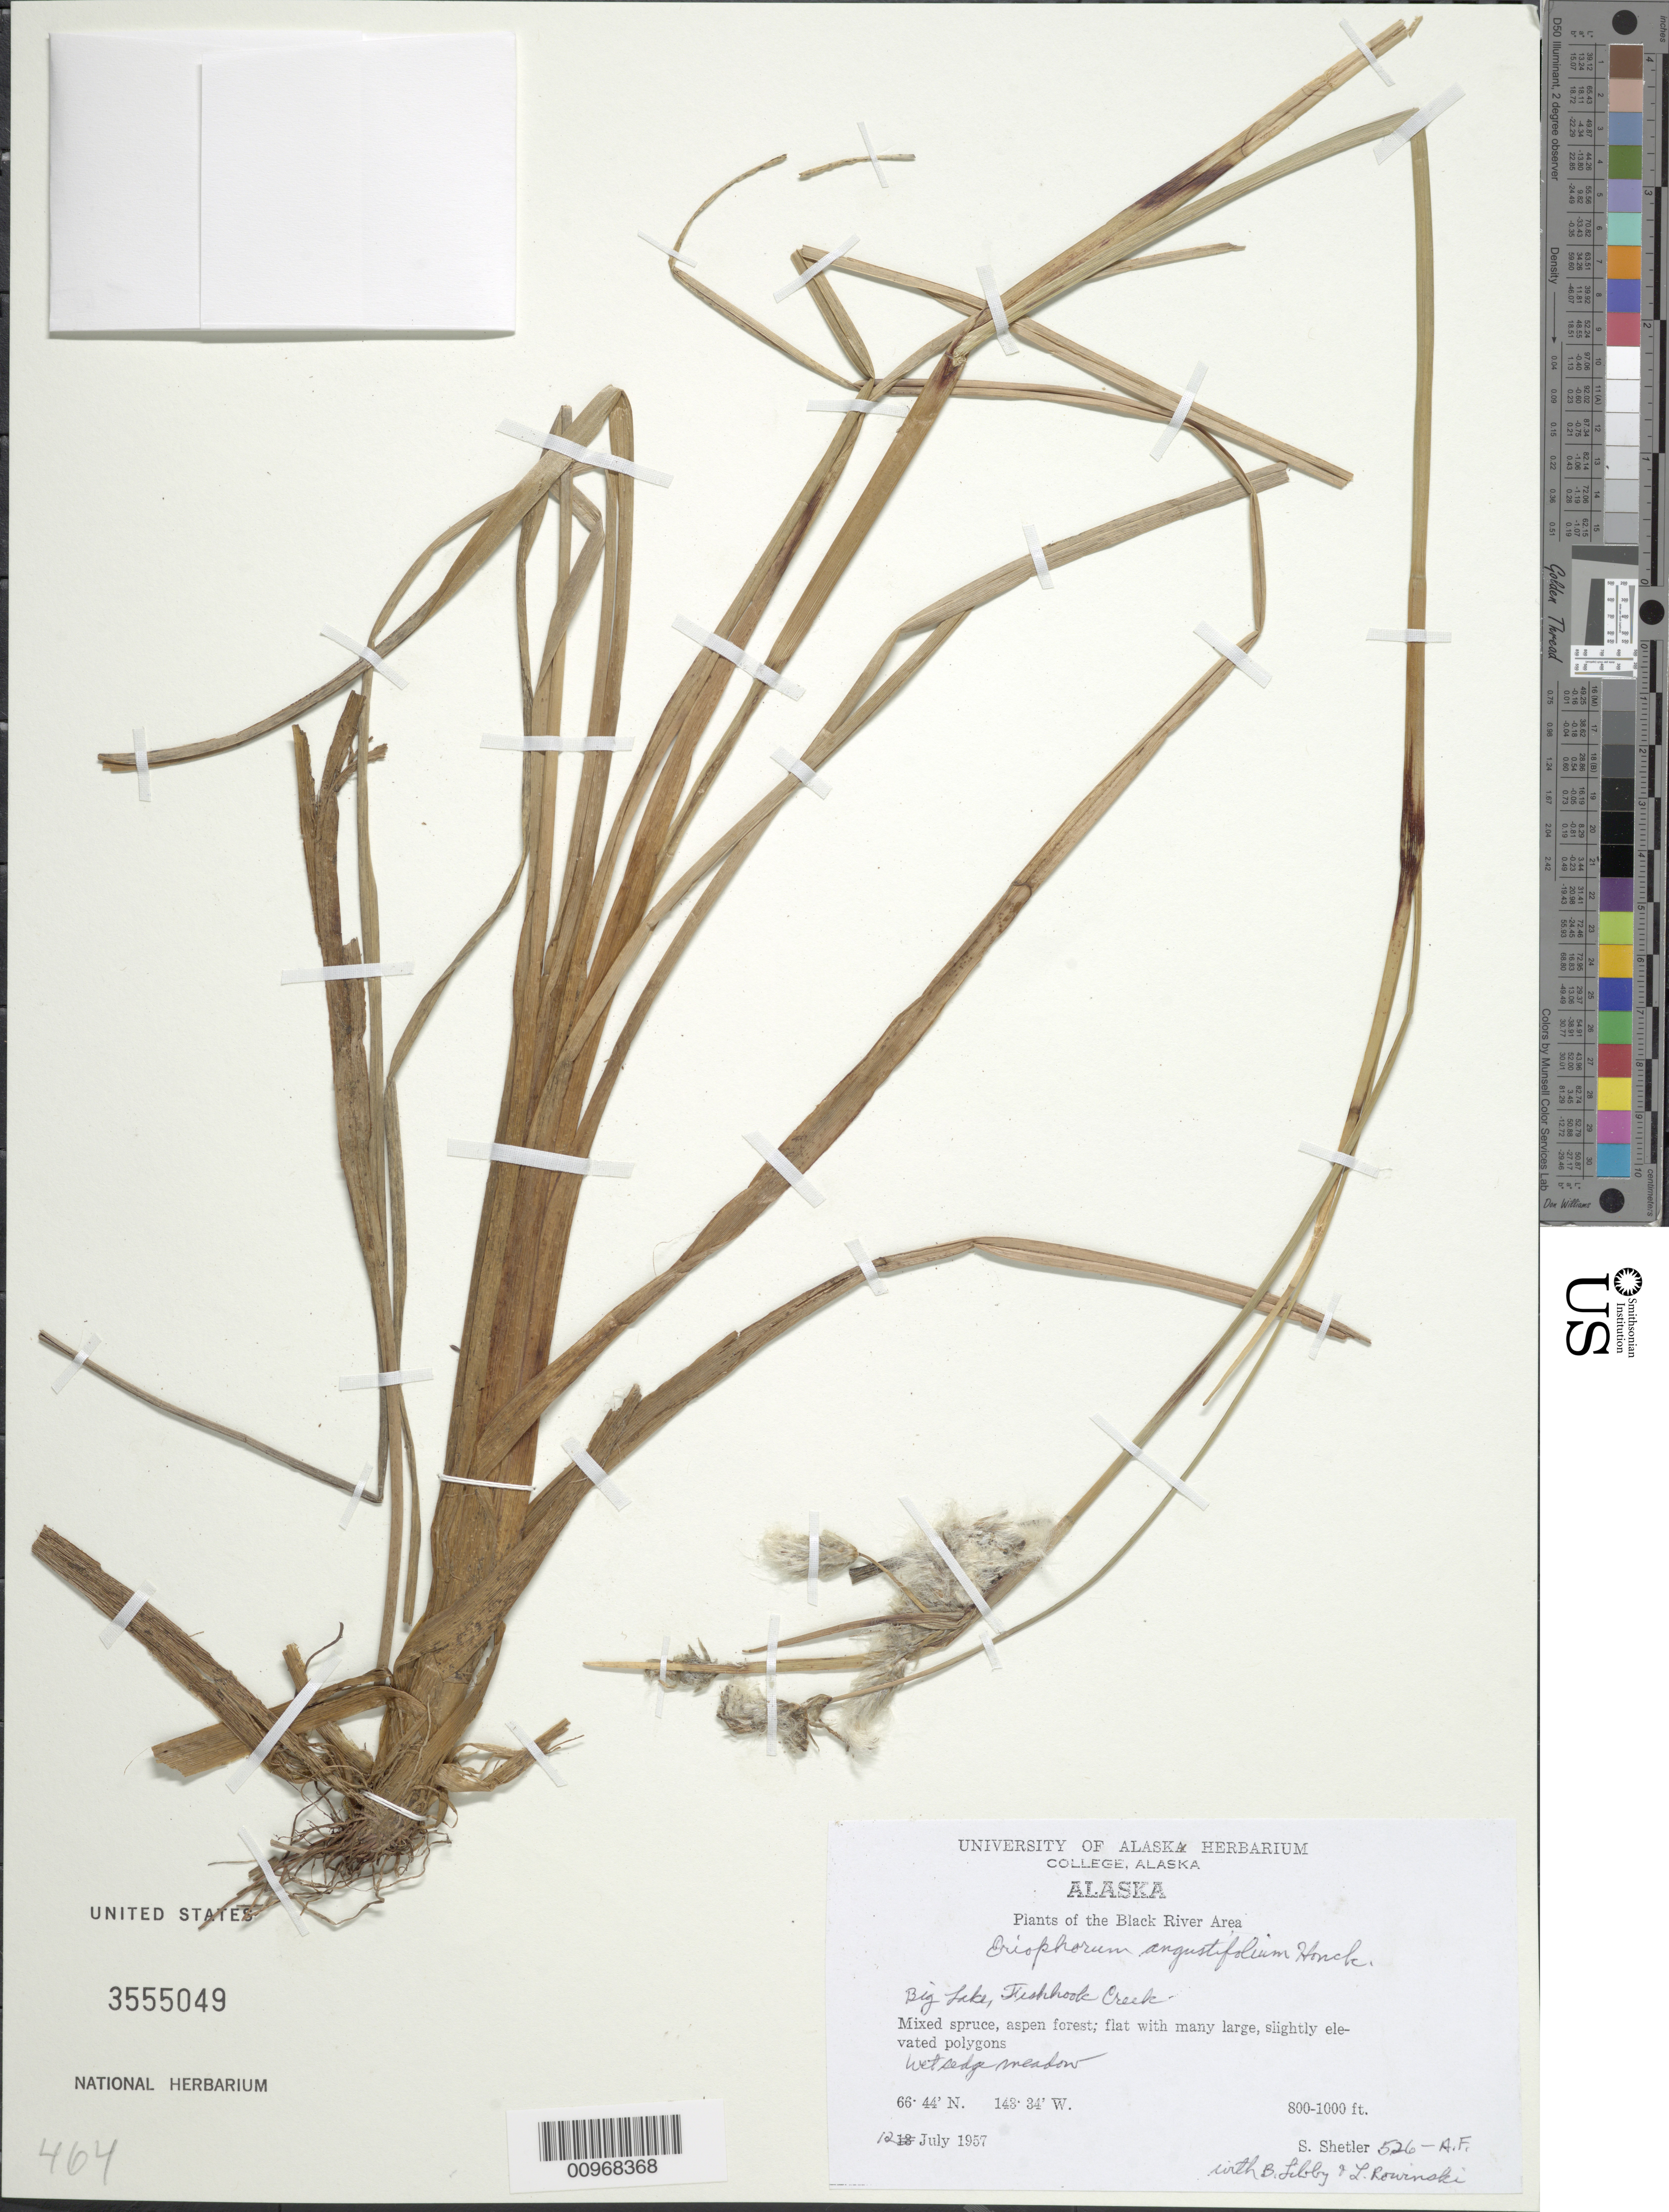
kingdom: Plantae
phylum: Tracheophyta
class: Liliopsida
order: Poales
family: Cyperaceae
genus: Eriophorum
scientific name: Eriophorum angustifolium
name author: Honck.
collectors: S. Shetler, B. Libby & L. Rowinski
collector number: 526-AF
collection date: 1957-07-12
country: United States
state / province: Alaska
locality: The Black River Area, Big Lake, Fishhook Creek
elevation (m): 244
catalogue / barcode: US 3555049